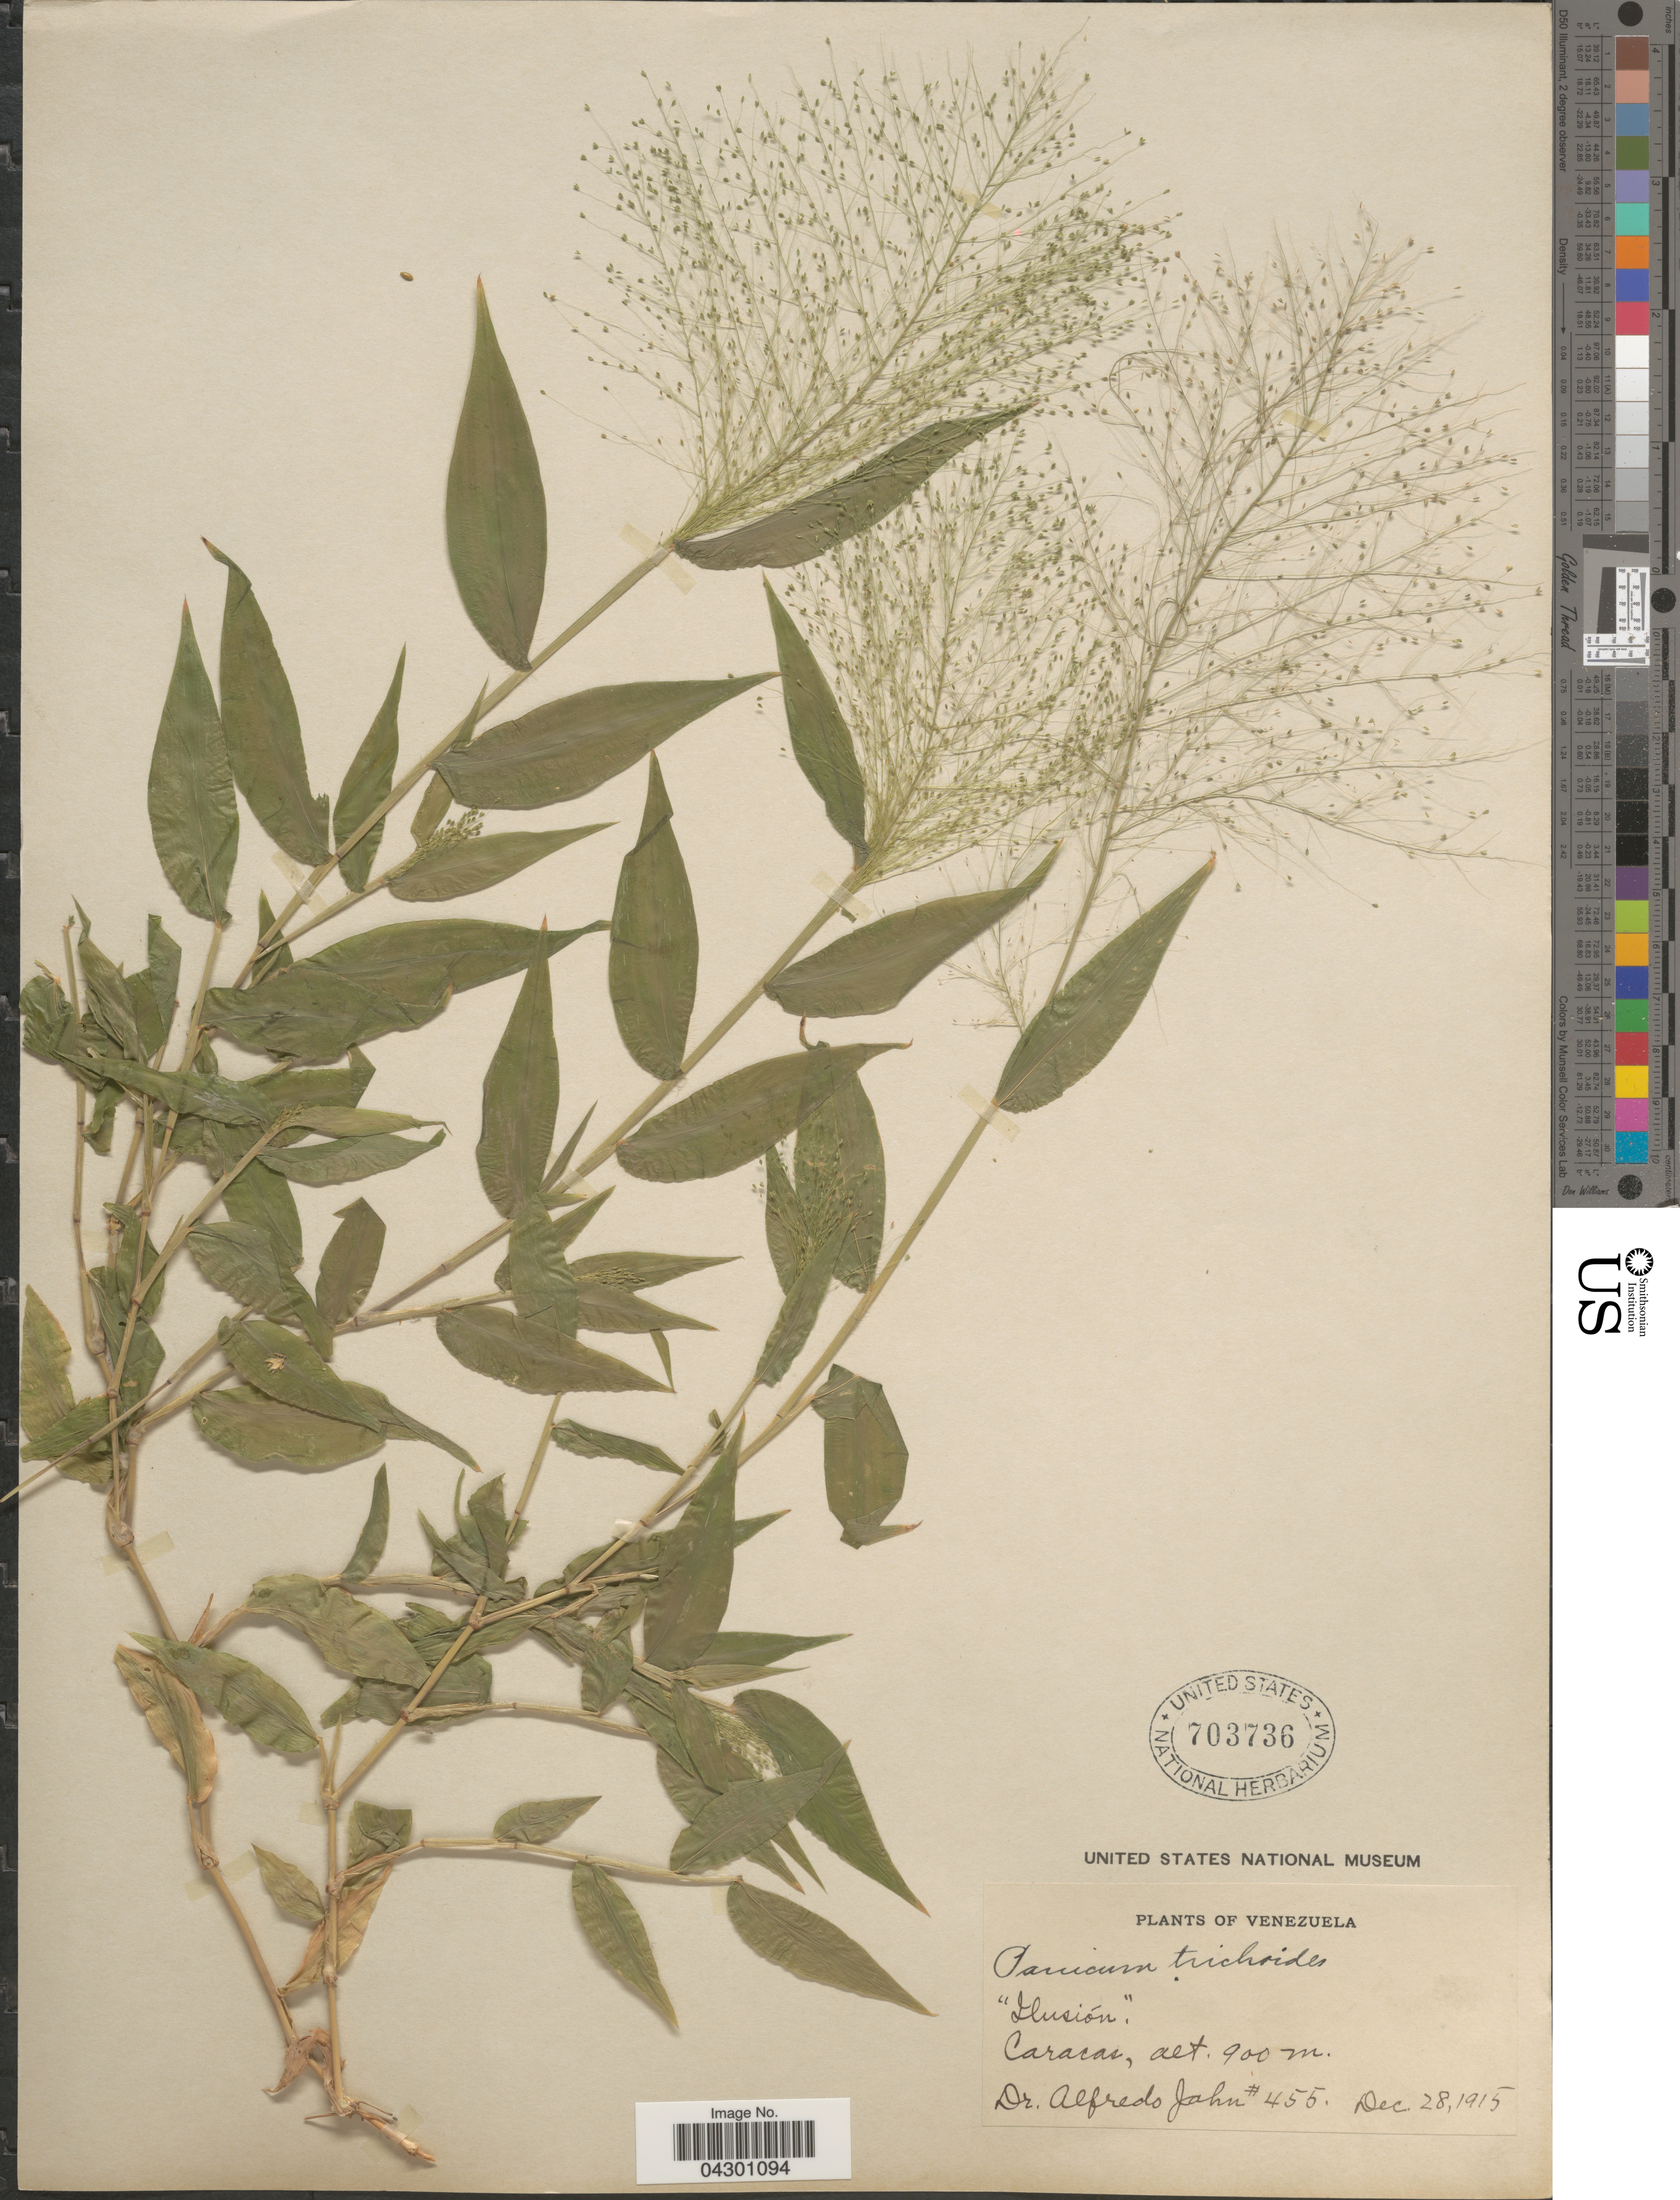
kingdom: Plantae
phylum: Tracheophyta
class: Liliopsida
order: Poales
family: Poaceae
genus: Panicum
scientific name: Panicum trichoides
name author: Sw.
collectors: A. Jahn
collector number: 455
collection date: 1915-12-28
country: Venezuela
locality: Caracas.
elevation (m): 900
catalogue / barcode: US 703736